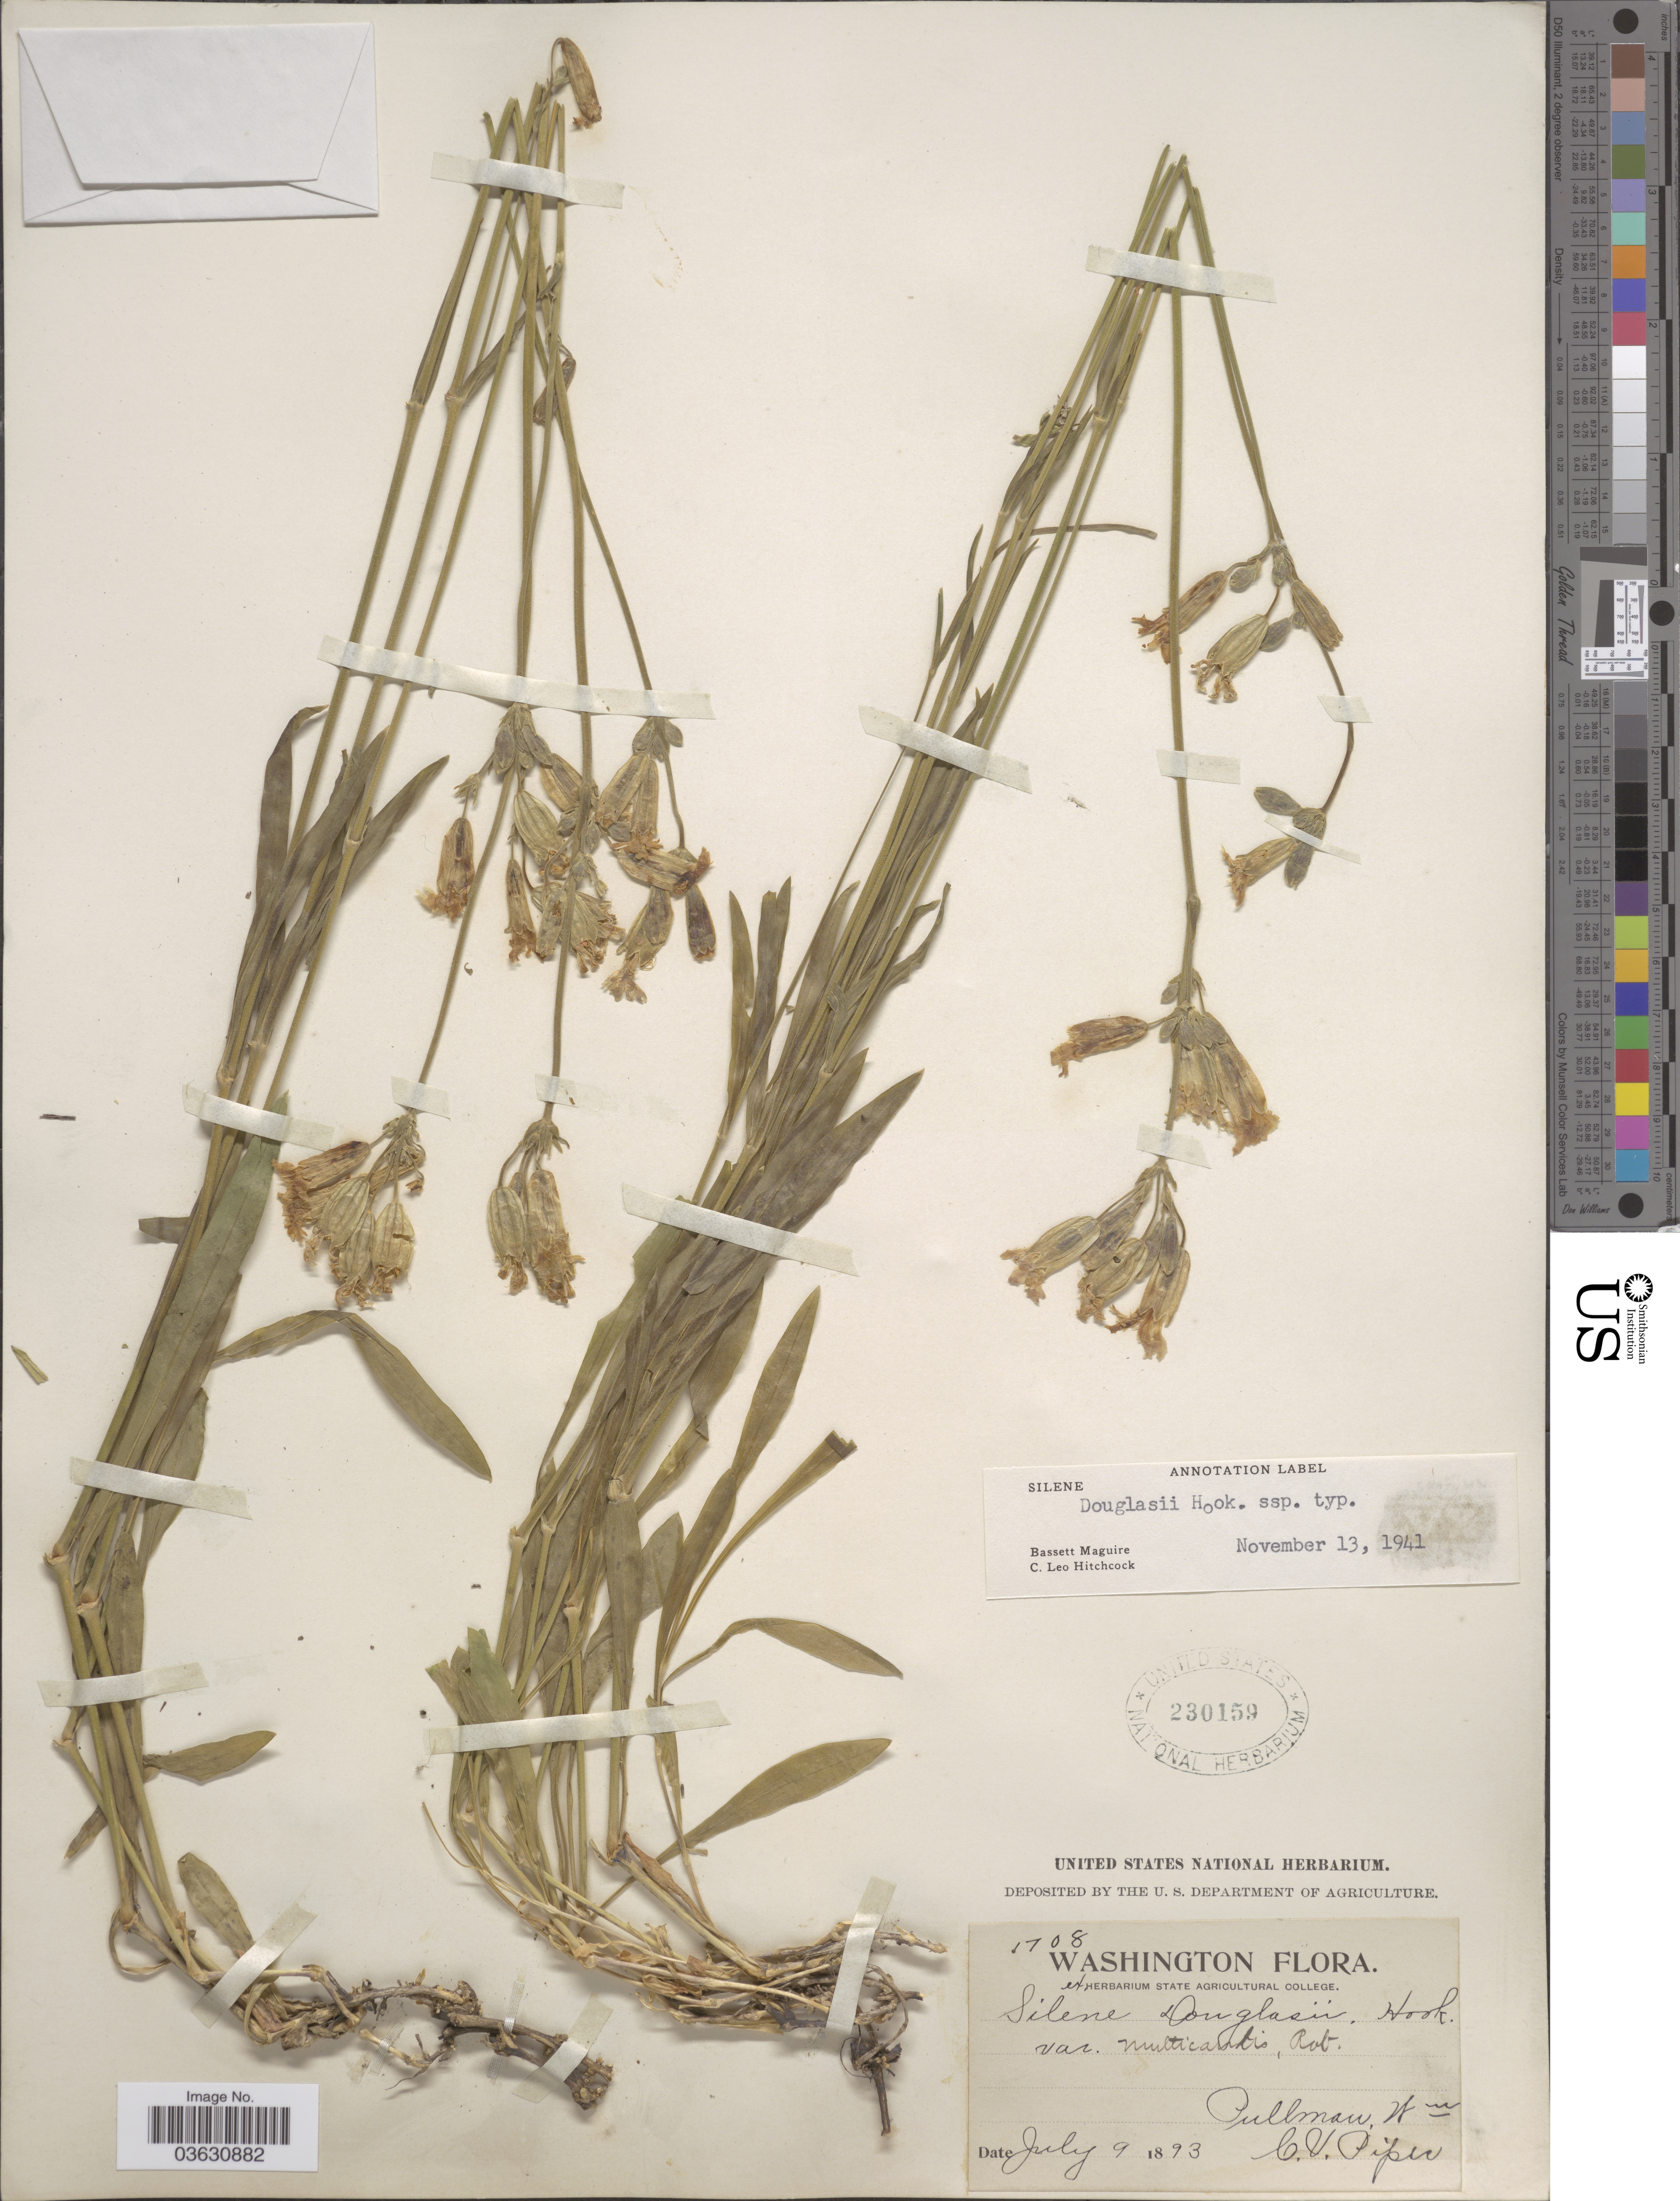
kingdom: Plantae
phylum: Tracheophyta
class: Magnoliopsida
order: Caryophyllales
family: Caryophyllaceae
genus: Silene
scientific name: Silene douglasii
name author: Hook.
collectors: C. V. Piper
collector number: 1708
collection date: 1893-07-09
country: United States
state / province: Washington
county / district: Whitman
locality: Pullman.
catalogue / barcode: US 230159